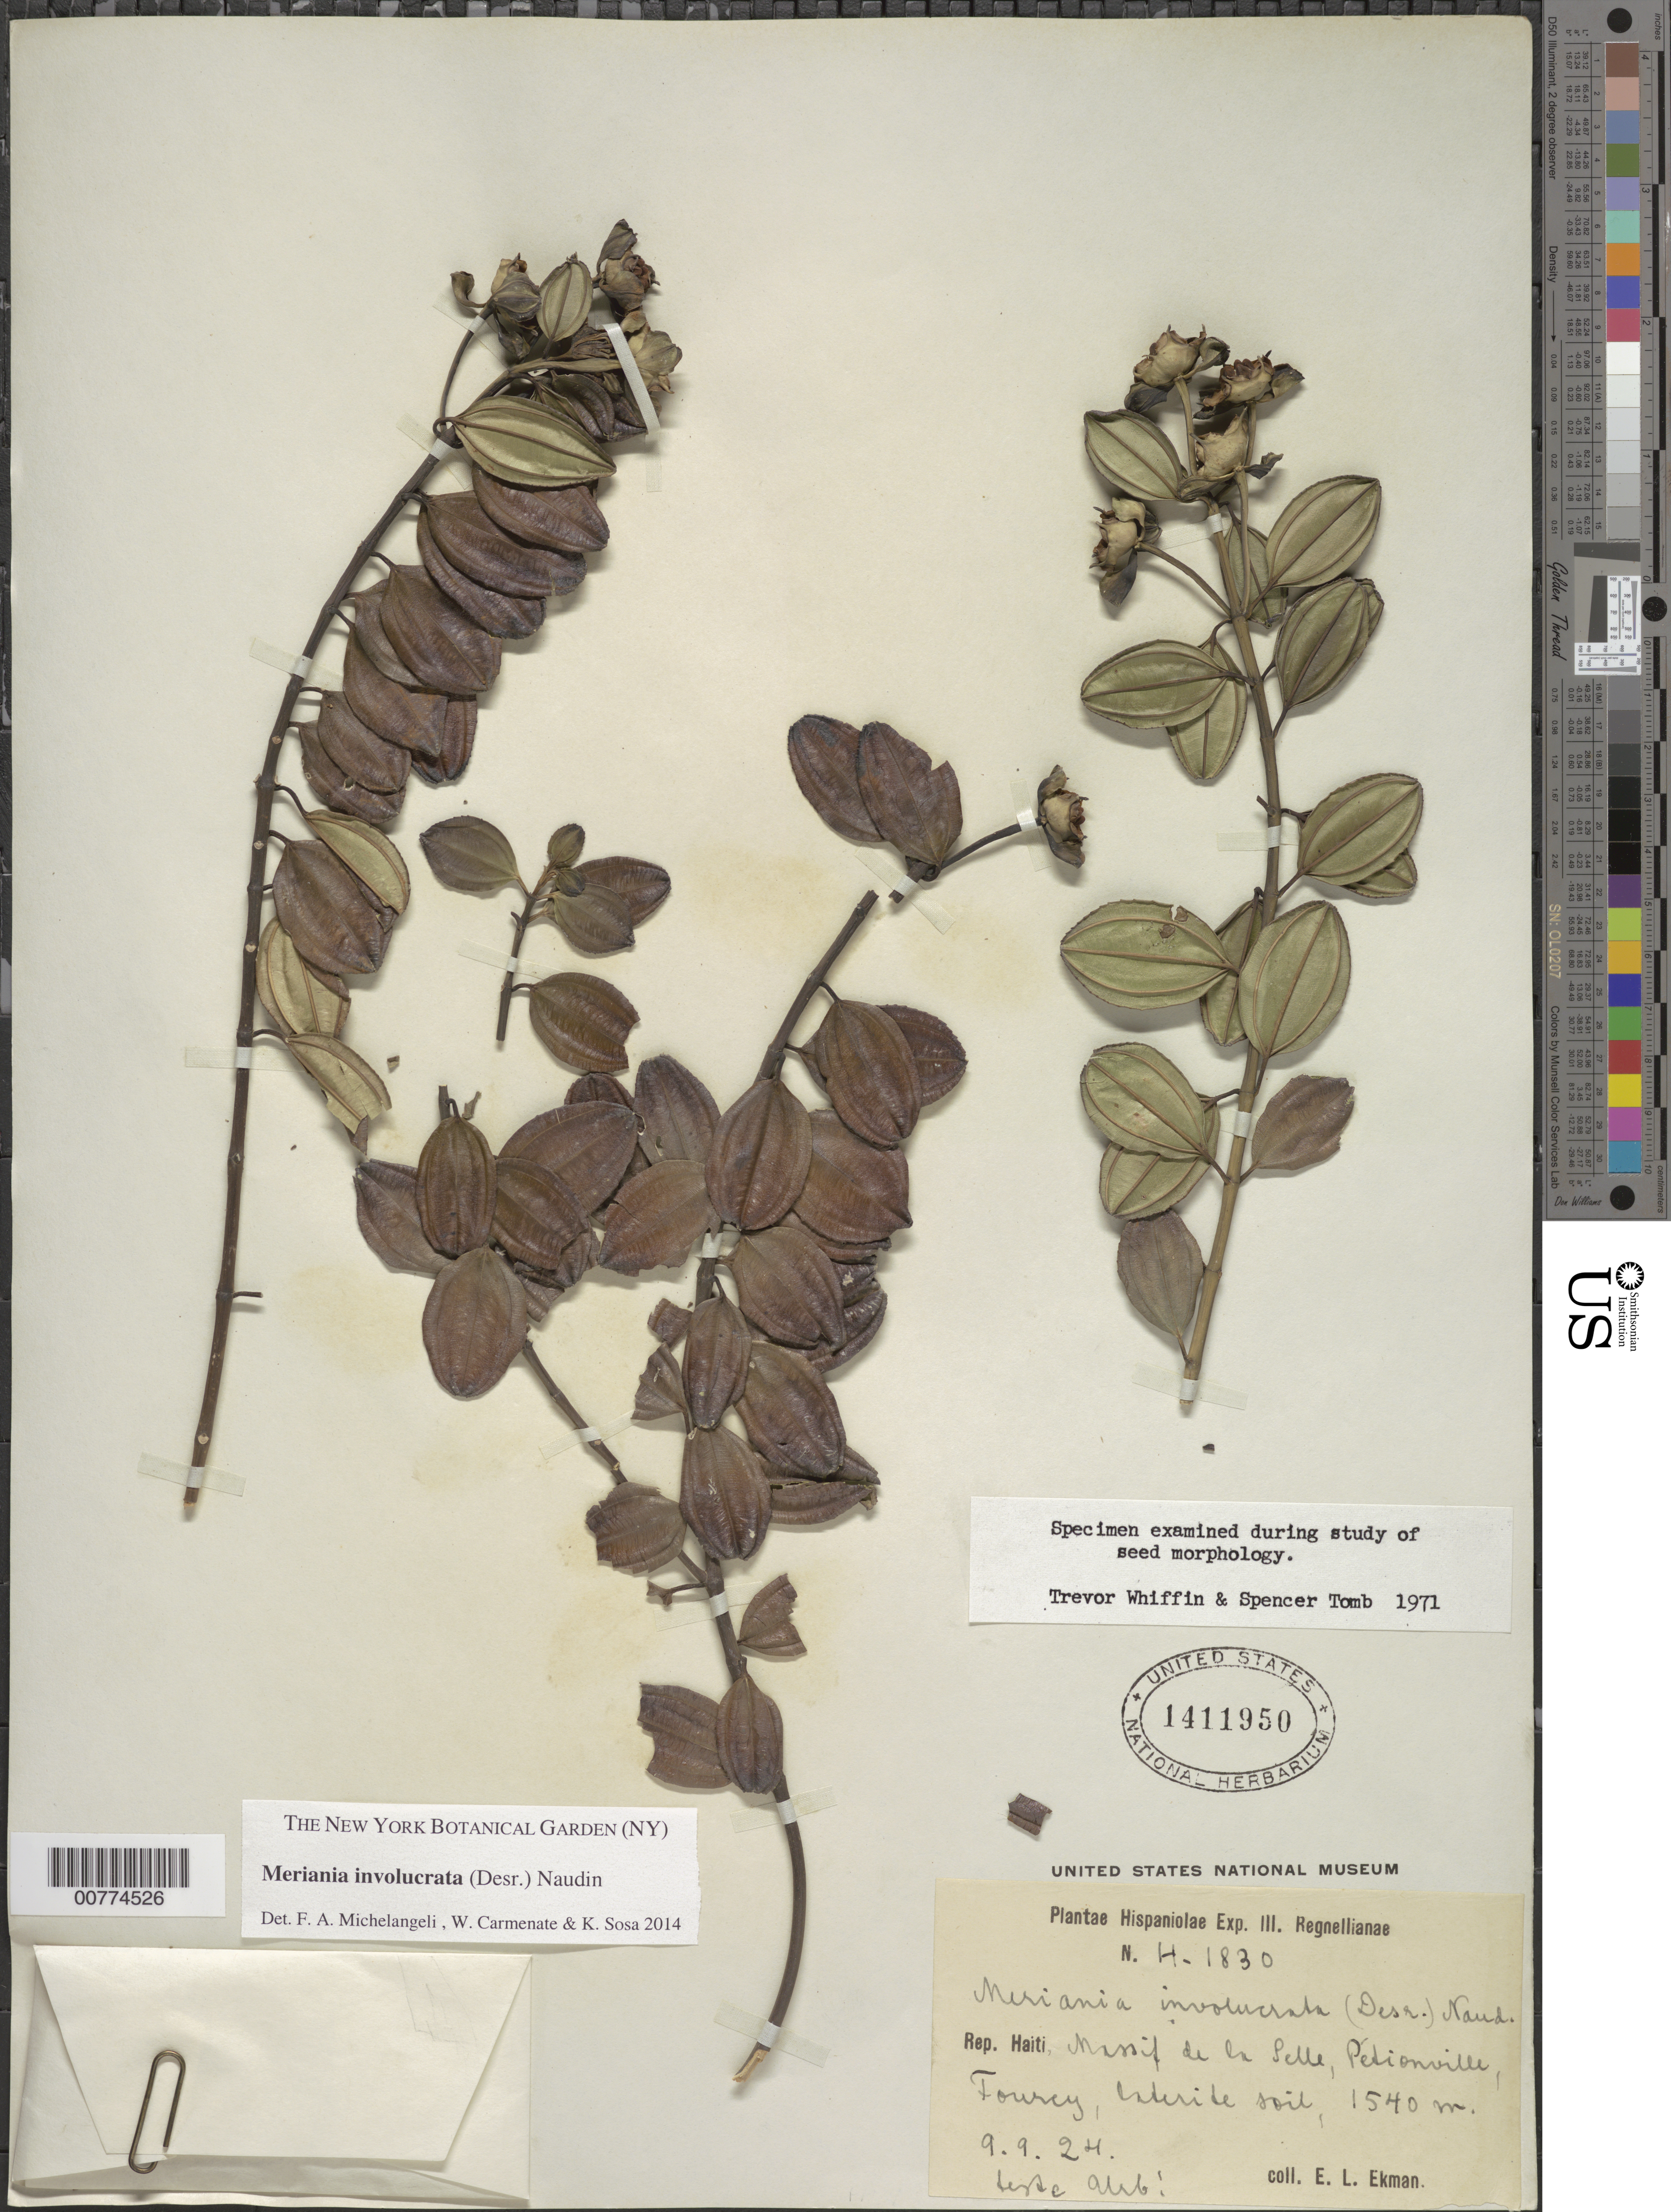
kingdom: Plantae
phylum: Tracheophyta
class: Magnoliopsida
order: Myrtales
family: Melastomataceae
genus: Meriania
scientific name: Meriania involucrata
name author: (Desr.) Naudin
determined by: Michelangeli, F. A.; Carmenate, W.; Sosa, K.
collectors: E. L. Ekman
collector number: H 1830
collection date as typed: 09 Sep 1924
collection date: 1924-09-09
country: Haiti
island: Hispaniola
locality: Massif de la Selle, Pétionville, Fourcy.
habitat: Laterite soil.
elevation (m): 1540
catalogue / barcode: US 1411950